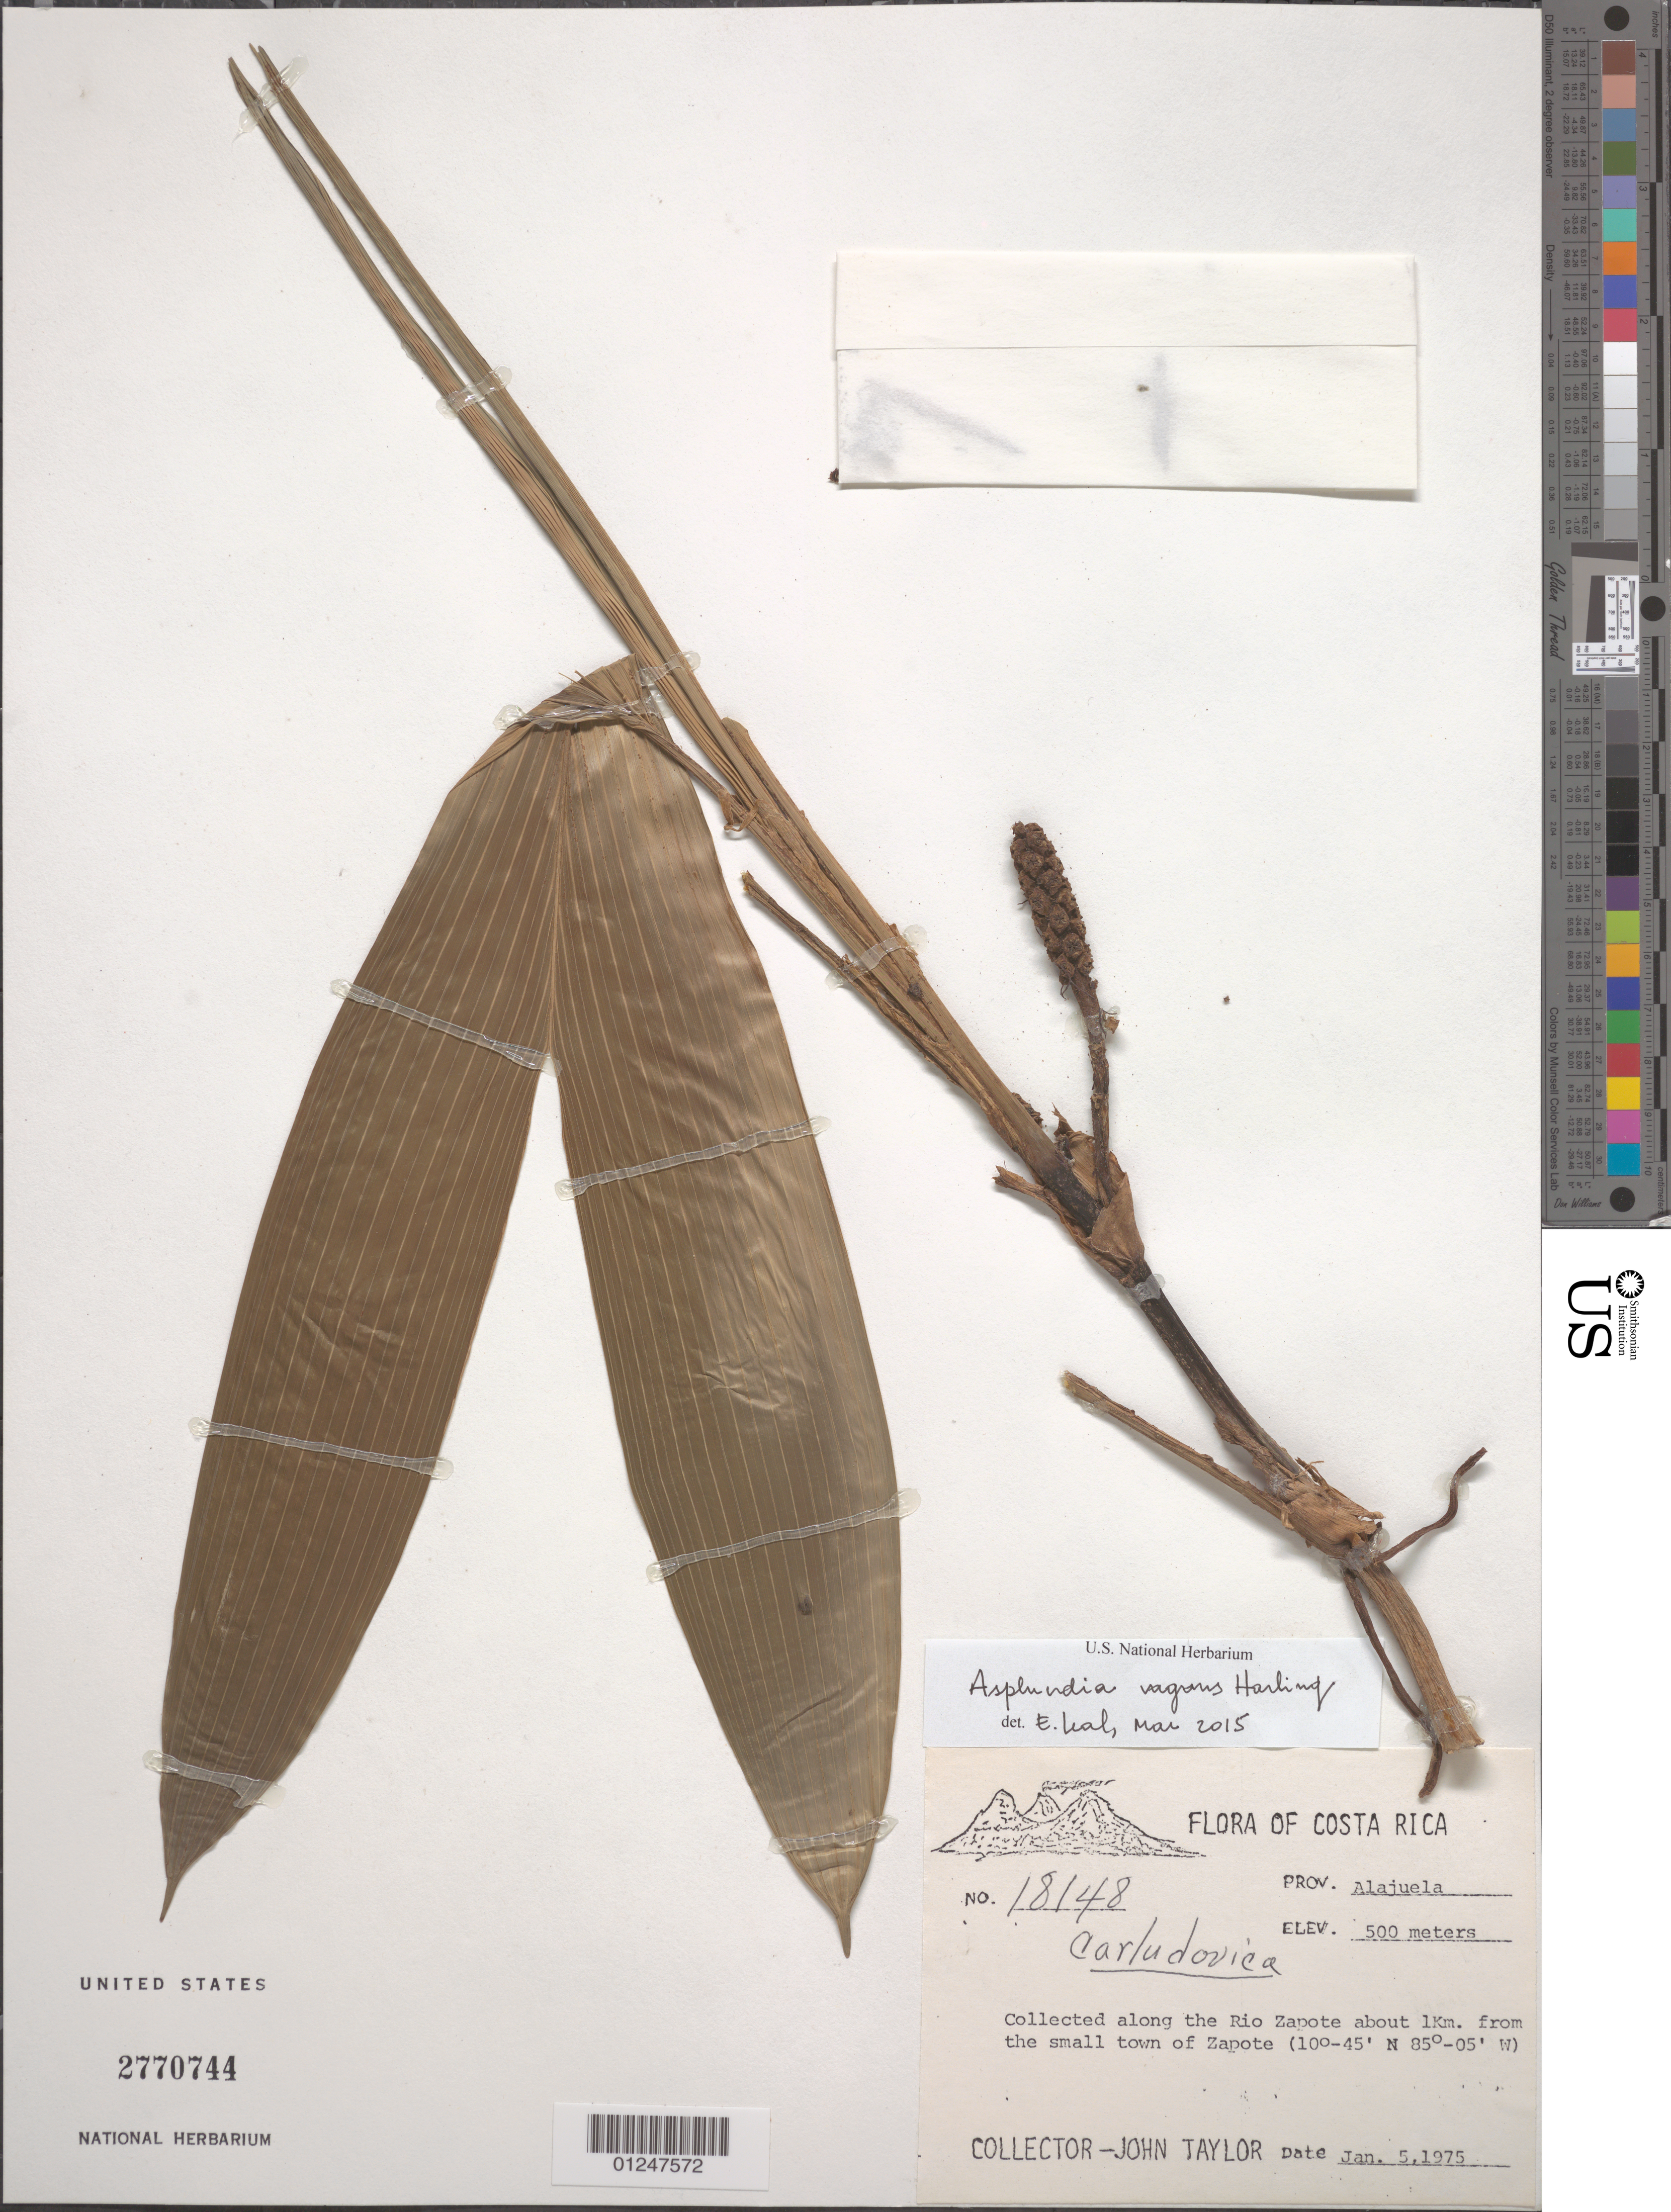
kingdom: Plantae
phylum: Tracheophyta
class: Liliopsida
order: Pandanales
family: Cyclanthaceae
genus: Carludovica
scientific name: Carludovica sp.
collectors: J. Taylor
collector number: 18148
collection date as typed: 05 Jan 1975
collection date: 1975-01-05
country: Costa Rica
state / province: Alajuela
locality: Along the Rio Zapote about 1 km from the small town of Zapote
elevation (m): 500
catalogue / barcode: US 2770744